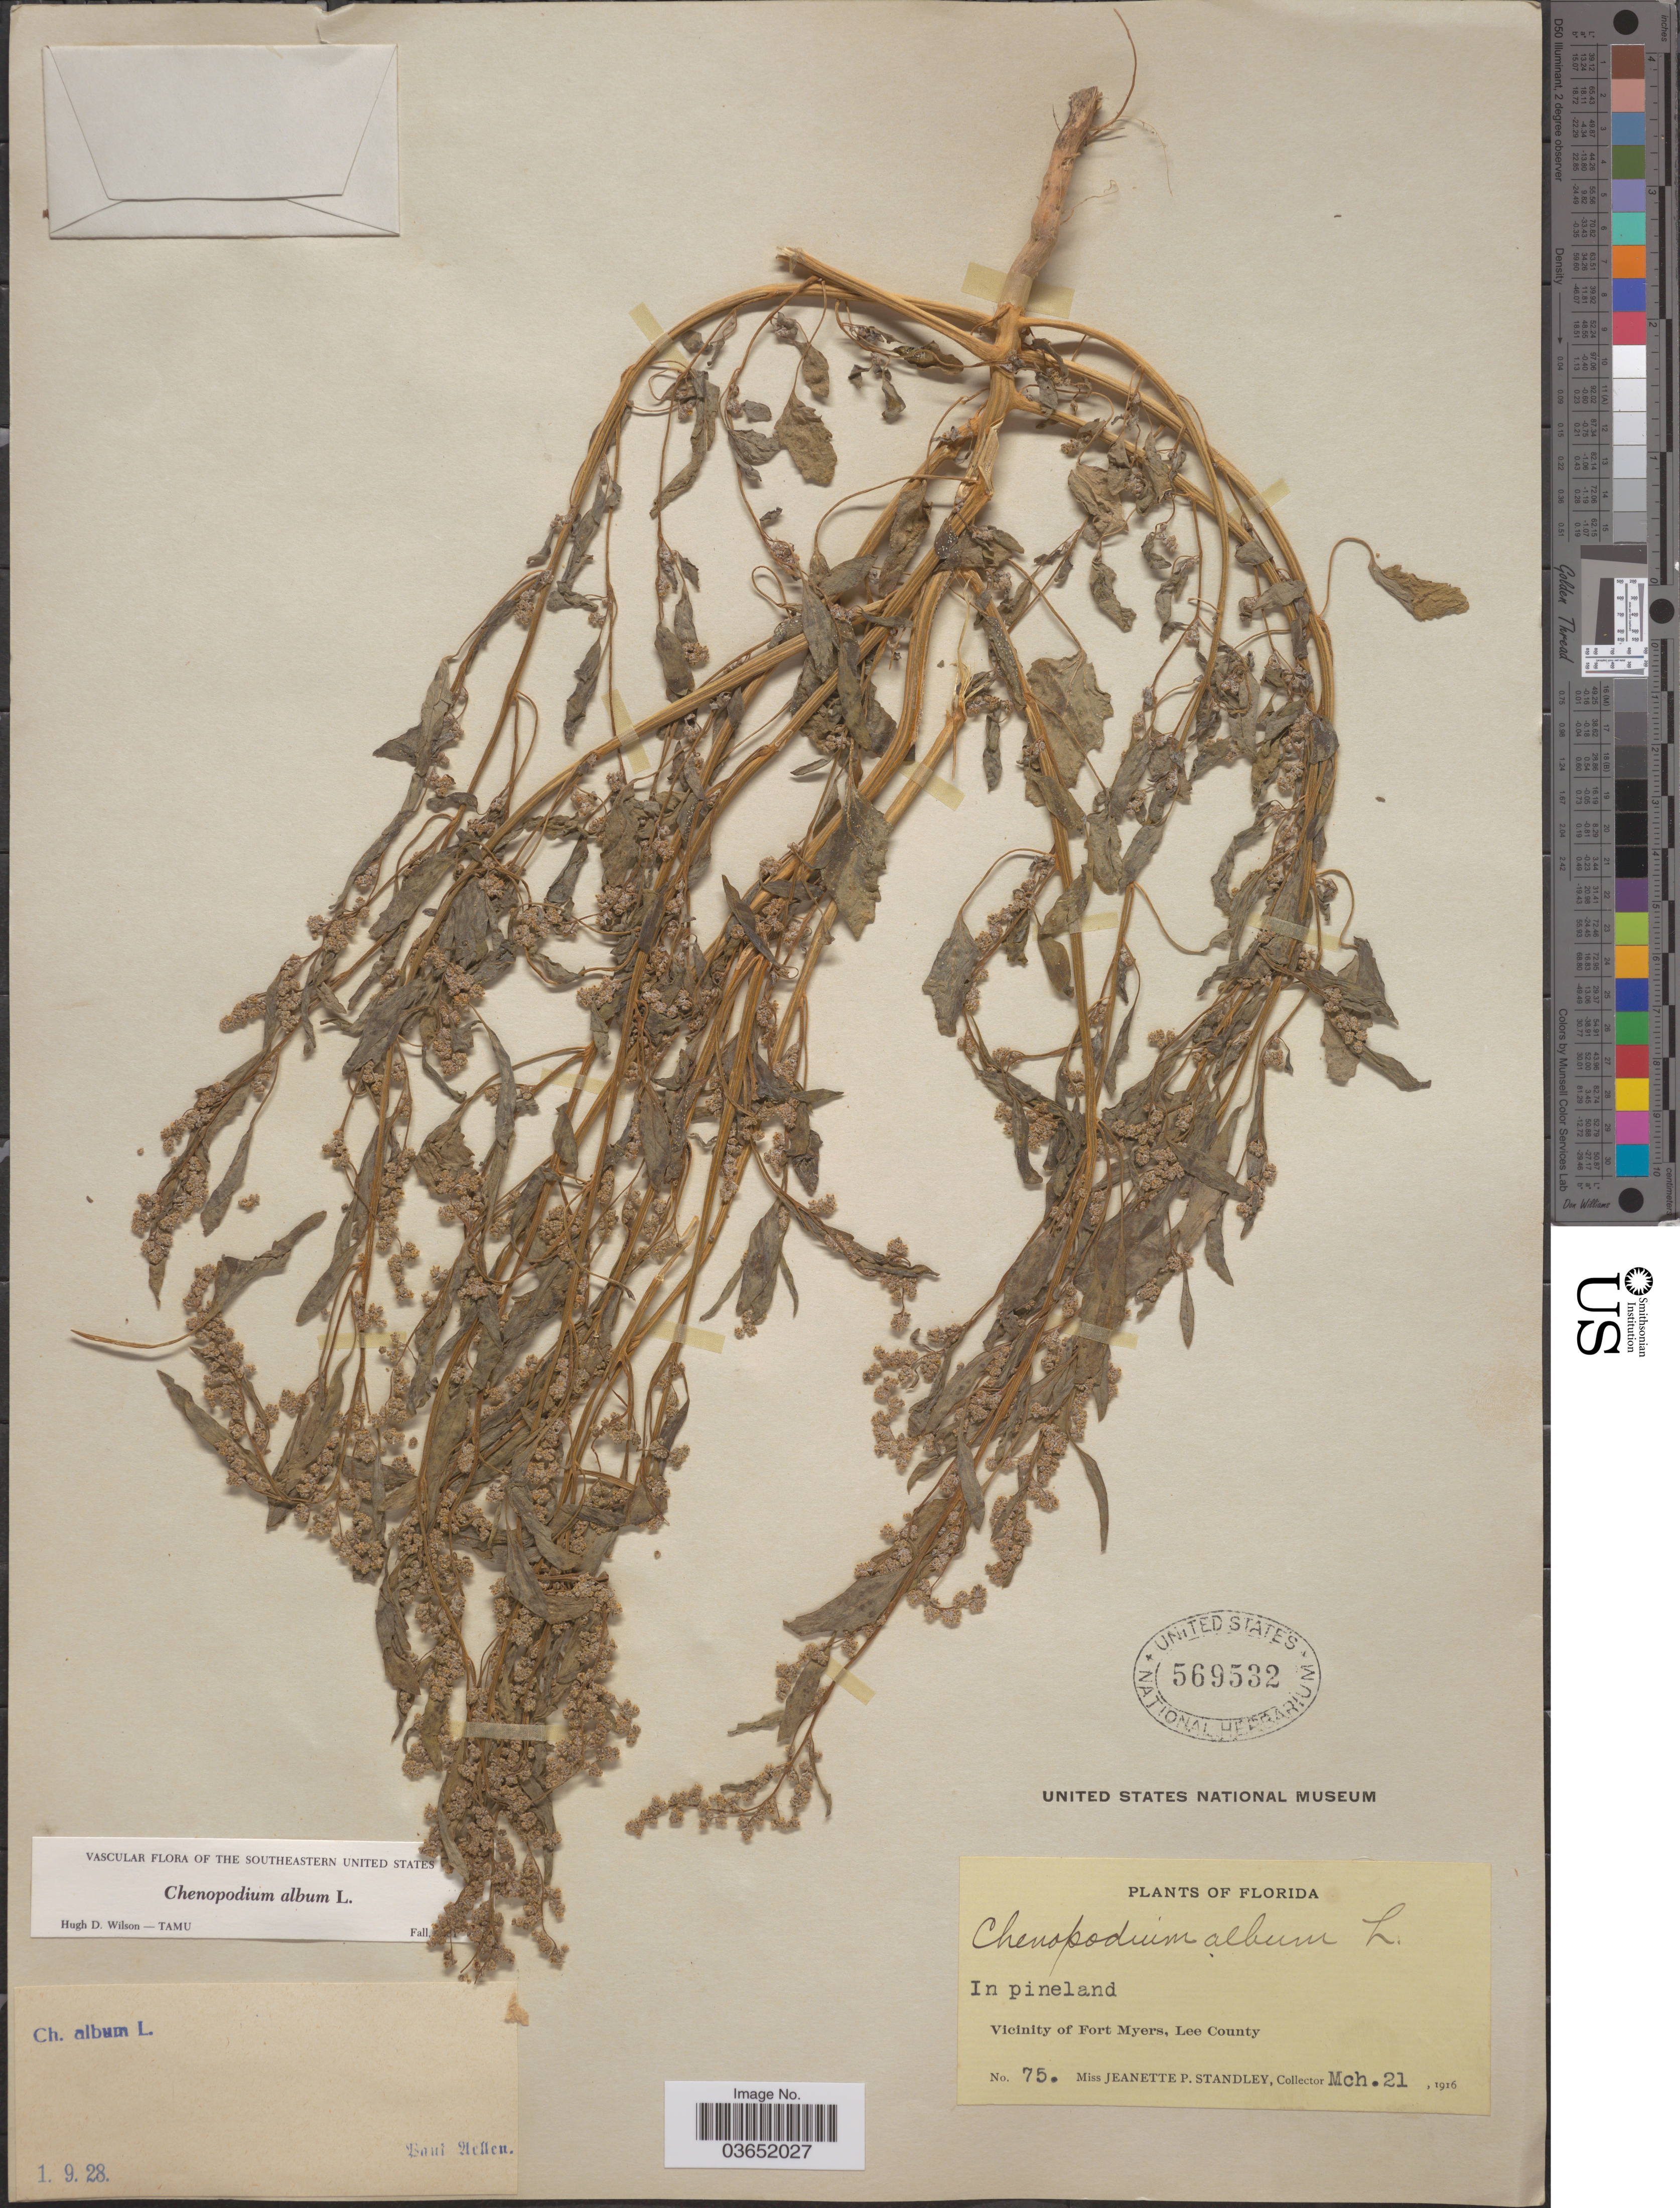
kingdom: Plantae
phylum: Tracheophyta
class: Magnoliopsida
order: Caryophyllales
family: Amaranthaceae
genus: Chenopodium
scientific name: Chenopodium album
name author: L.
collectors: J. P. Standley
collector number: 75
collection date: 1916-03-21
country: United States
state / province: Florida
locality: Vicinity of Fort Myers, Lee County.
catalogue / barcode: US 569532